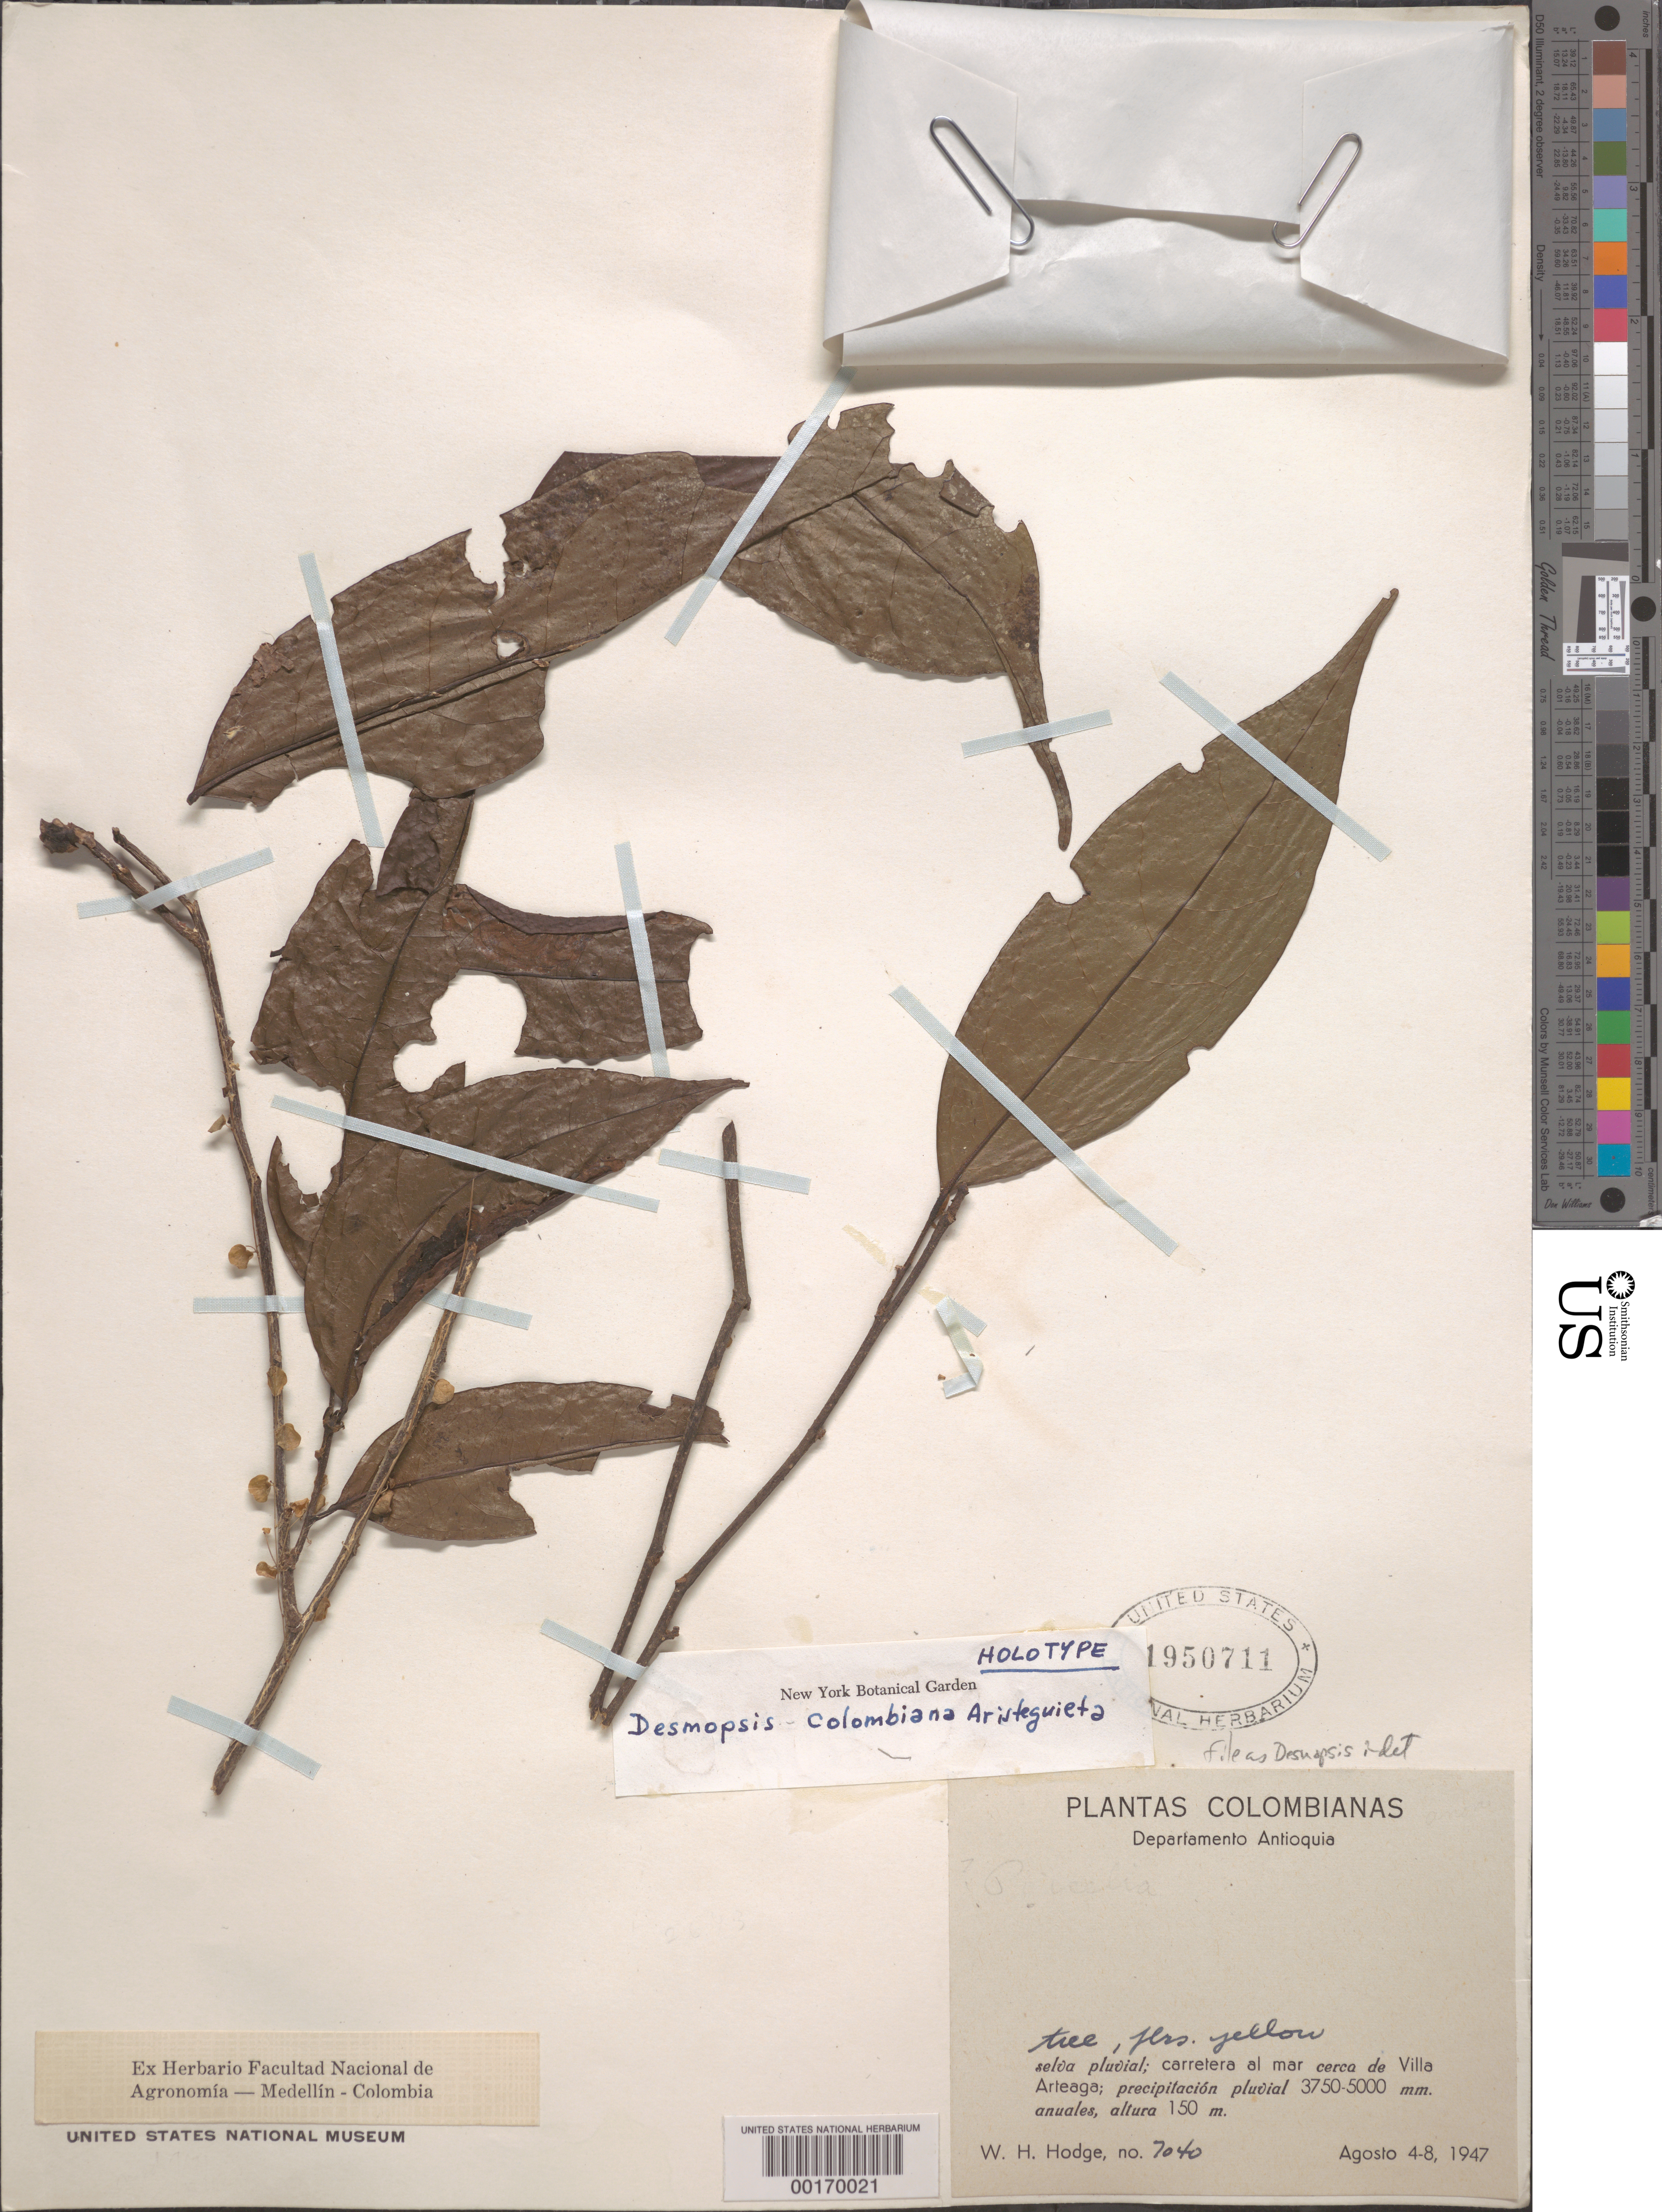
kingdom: Plantae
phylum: Tracheophyta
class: Magnoliopsida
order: Magnoliales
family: Annonaceae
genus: Desmopsis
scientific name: Desmopsis sp.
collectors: W. Hodge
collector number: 7040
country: Colombia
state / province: Antioquia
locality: Highway to sea near Villa Arteaga.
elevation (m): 3750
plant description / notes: This specimen (Hodge 7040) annotated as holotype of the name Desmopsis colombiana Aristeguieta, ined. 07/71;12/01. [still unpublished, Aug. 2015] (Removed from the ined. types 12/01.)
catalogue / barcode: US 1950711